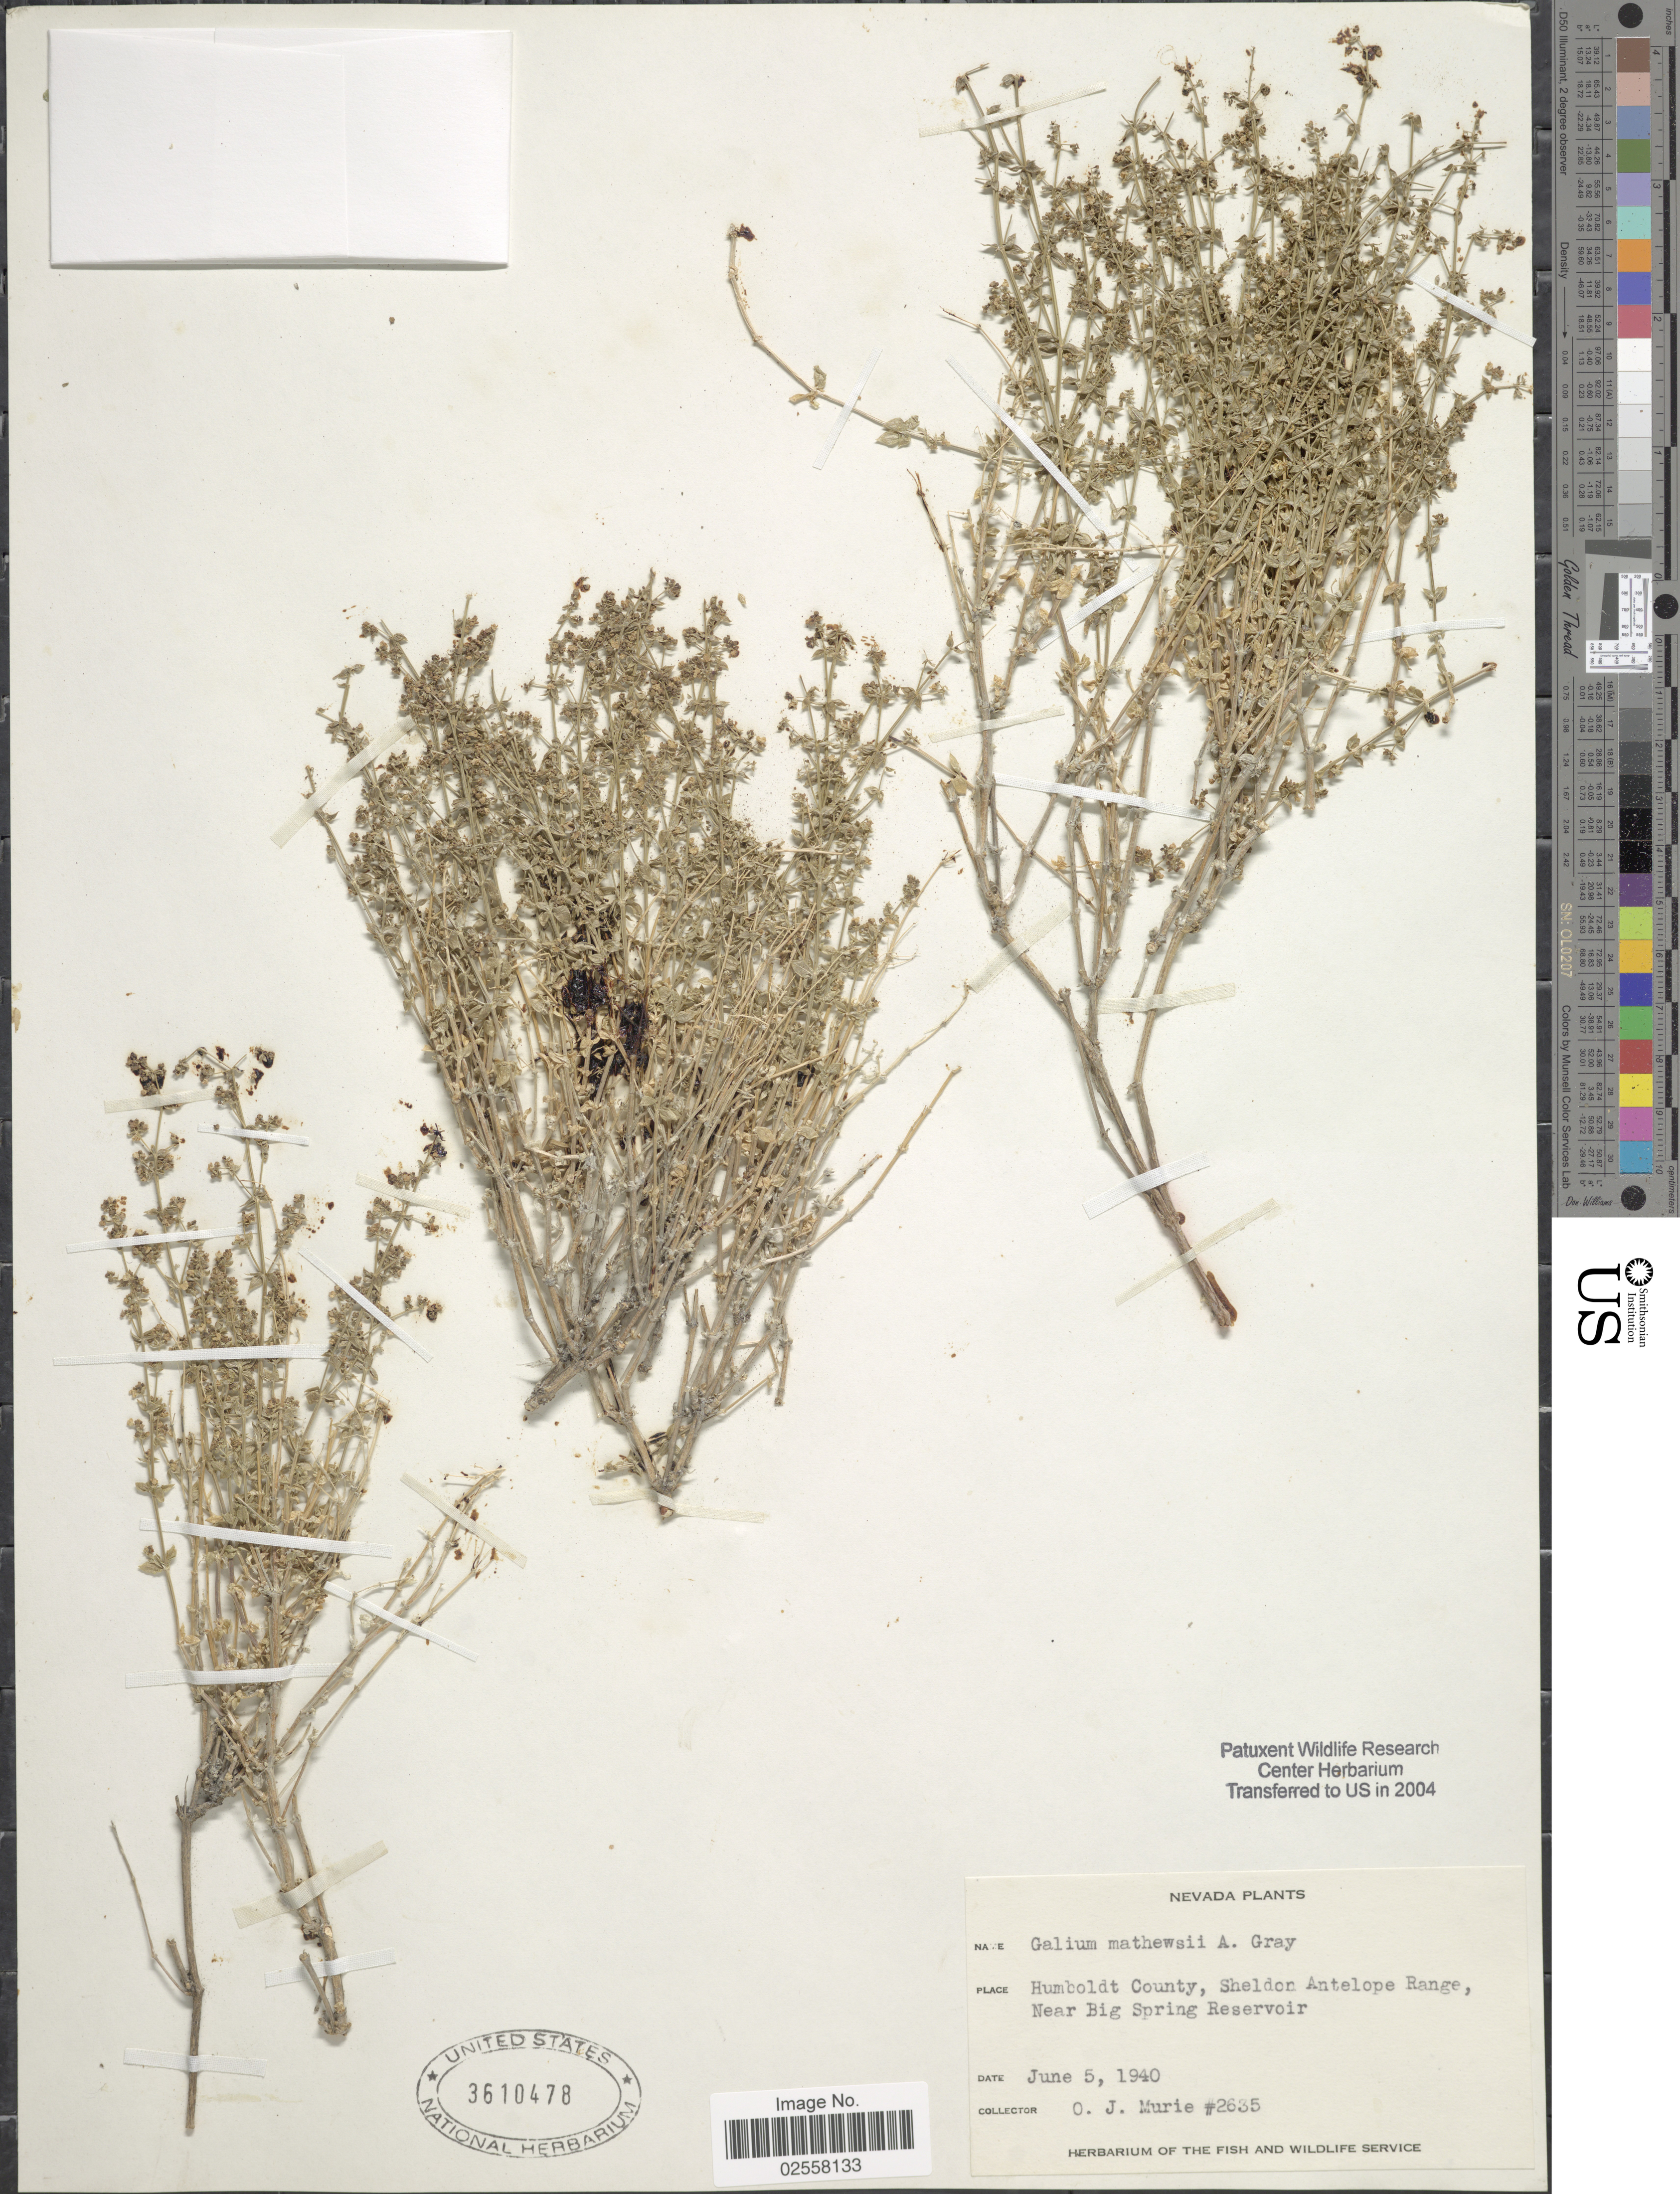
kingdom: Plantae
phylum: Tracheophyta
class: Magnoliopsida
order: Gentianales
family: Rubiaceae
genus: Galium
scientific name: Galium matthewsii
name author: A. Gray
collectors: O. Murie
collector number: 2635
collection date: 1940-06-05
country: United States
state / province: Nevada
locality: Humboldt County, Sheldon Antelope Range, Near Big Spring Reservoir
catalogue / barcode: US 3610478